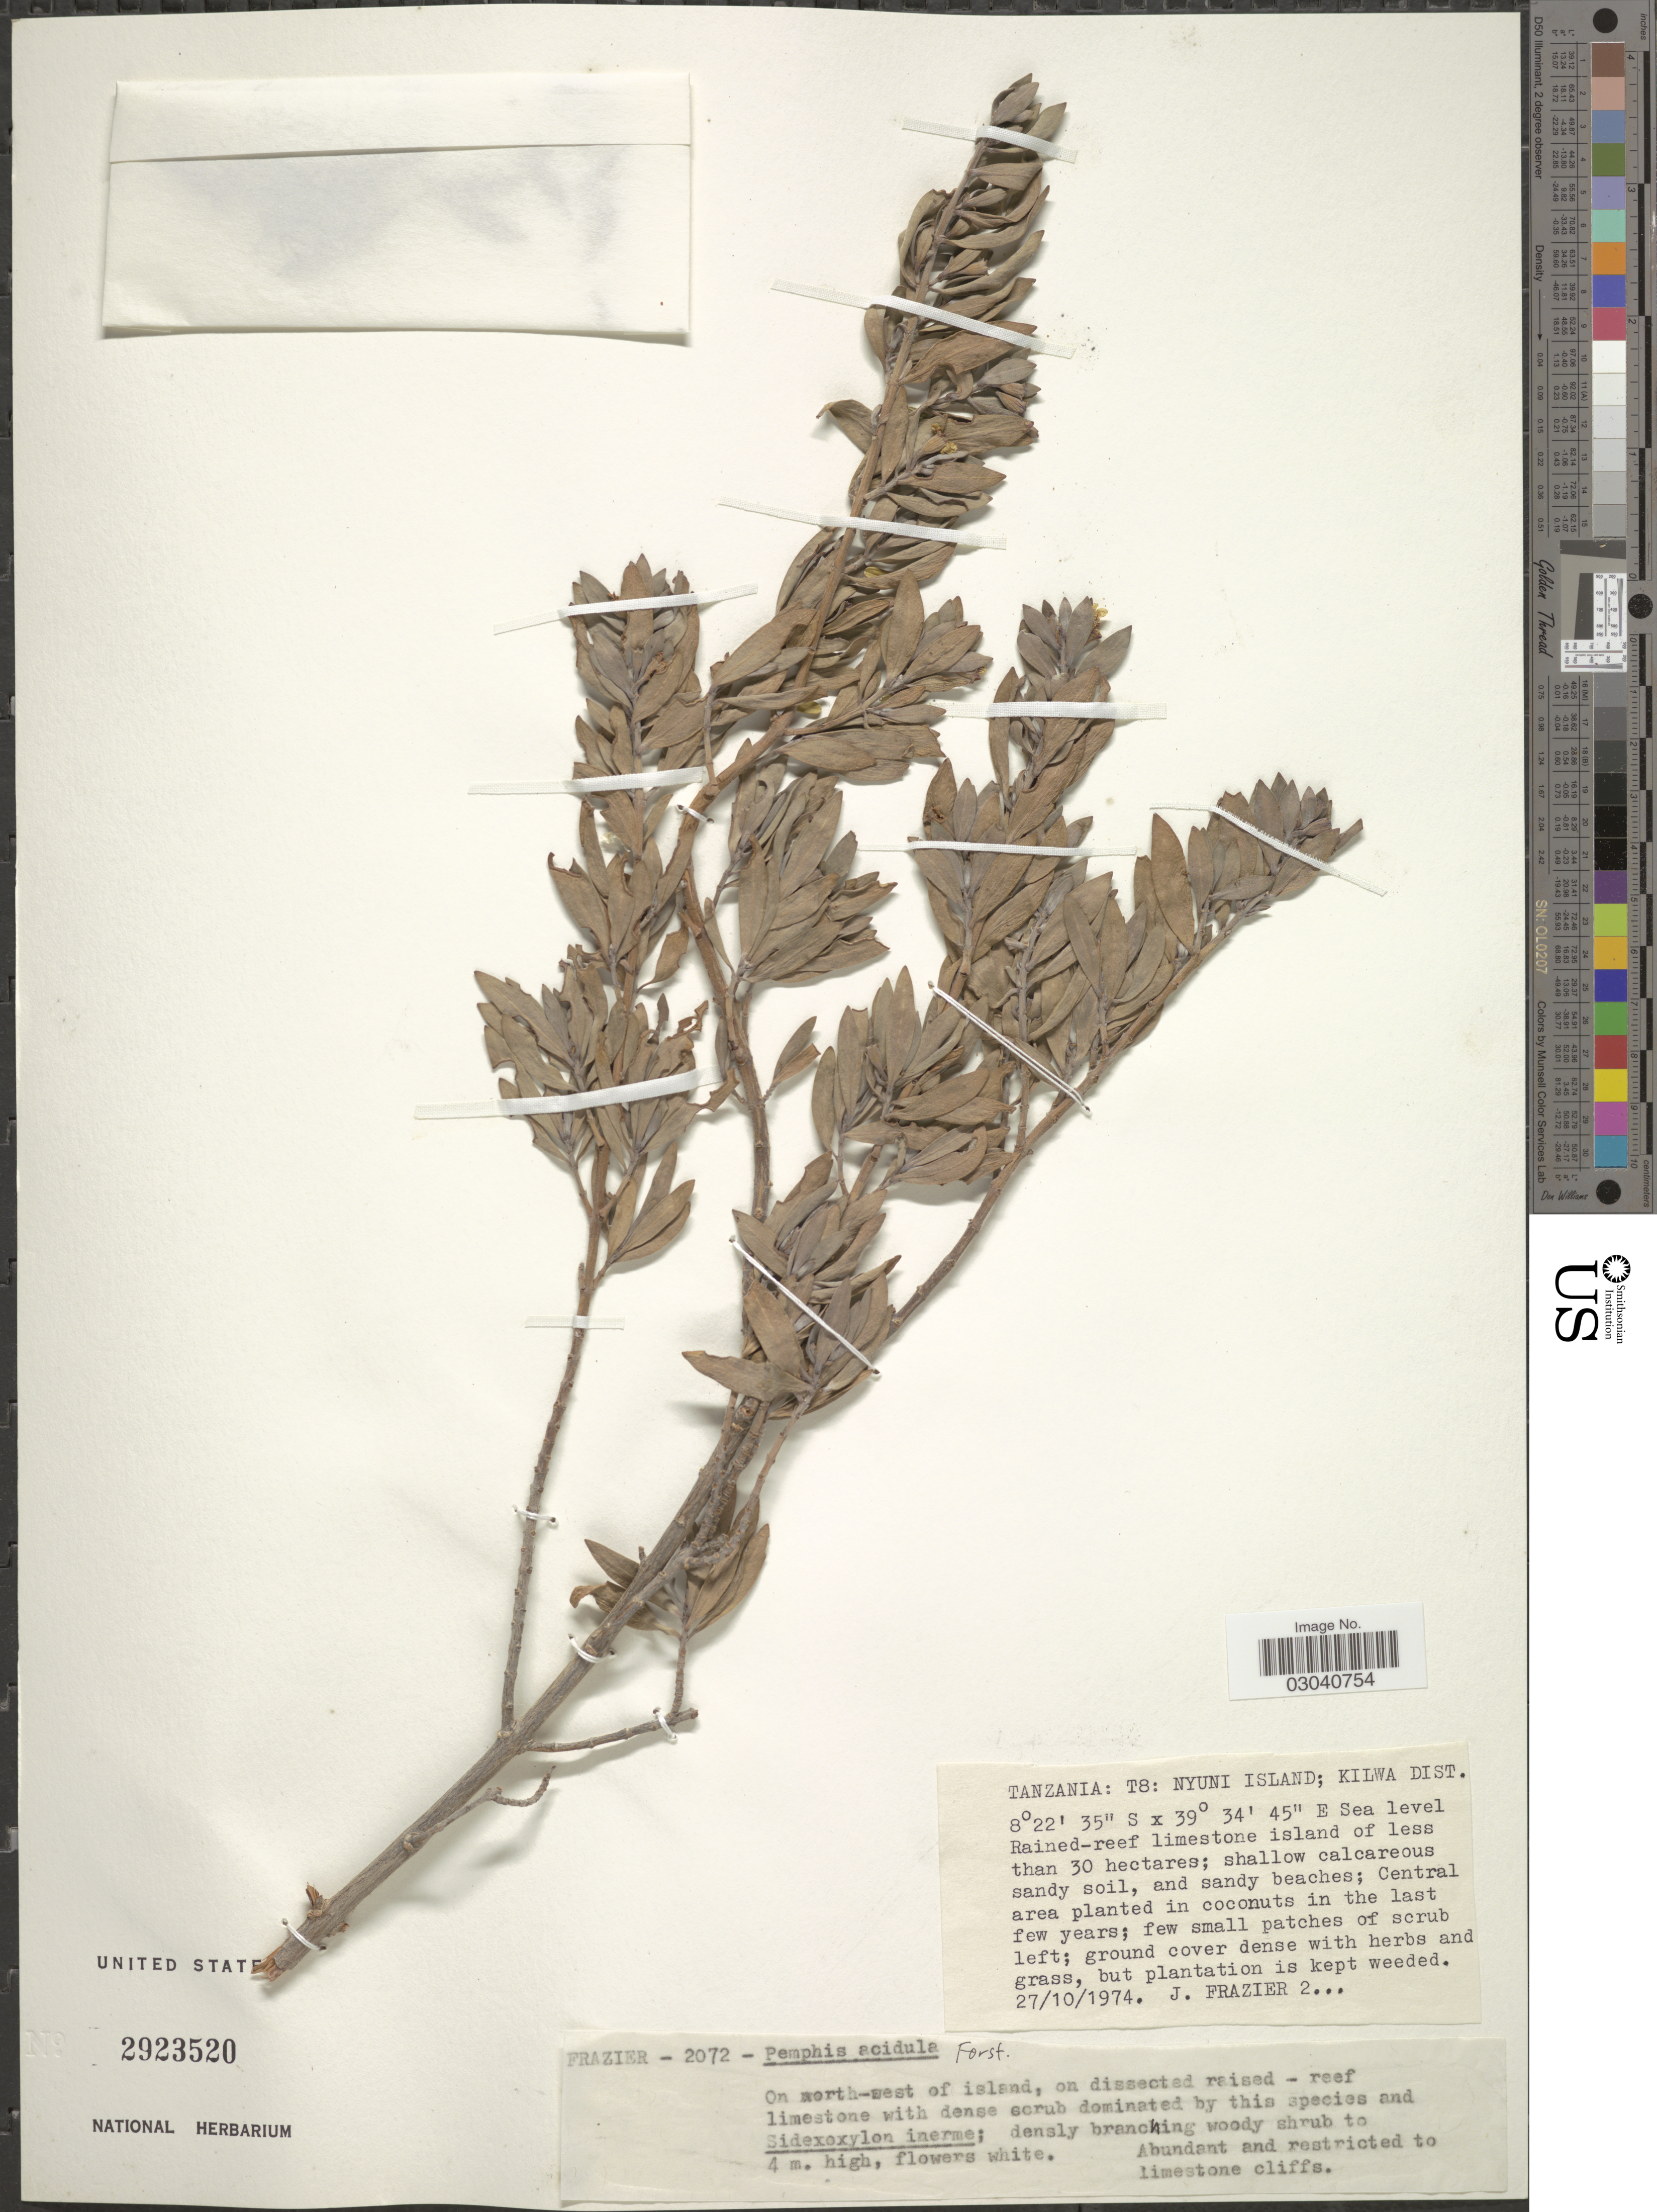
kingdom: Plantae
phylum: Tracheophyta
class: Magnoliopsida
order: Myrtales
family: Lythraceae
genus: Pemphis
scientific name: Pemphis acidula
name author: J.R. Forst. & G. Forst.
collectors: J. Frazier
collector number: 2072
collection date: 1974-10-27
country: Tanzania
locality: T8: Nyuni Island; Kilwa Dist. On north-west of island.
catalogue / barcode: US 2923520